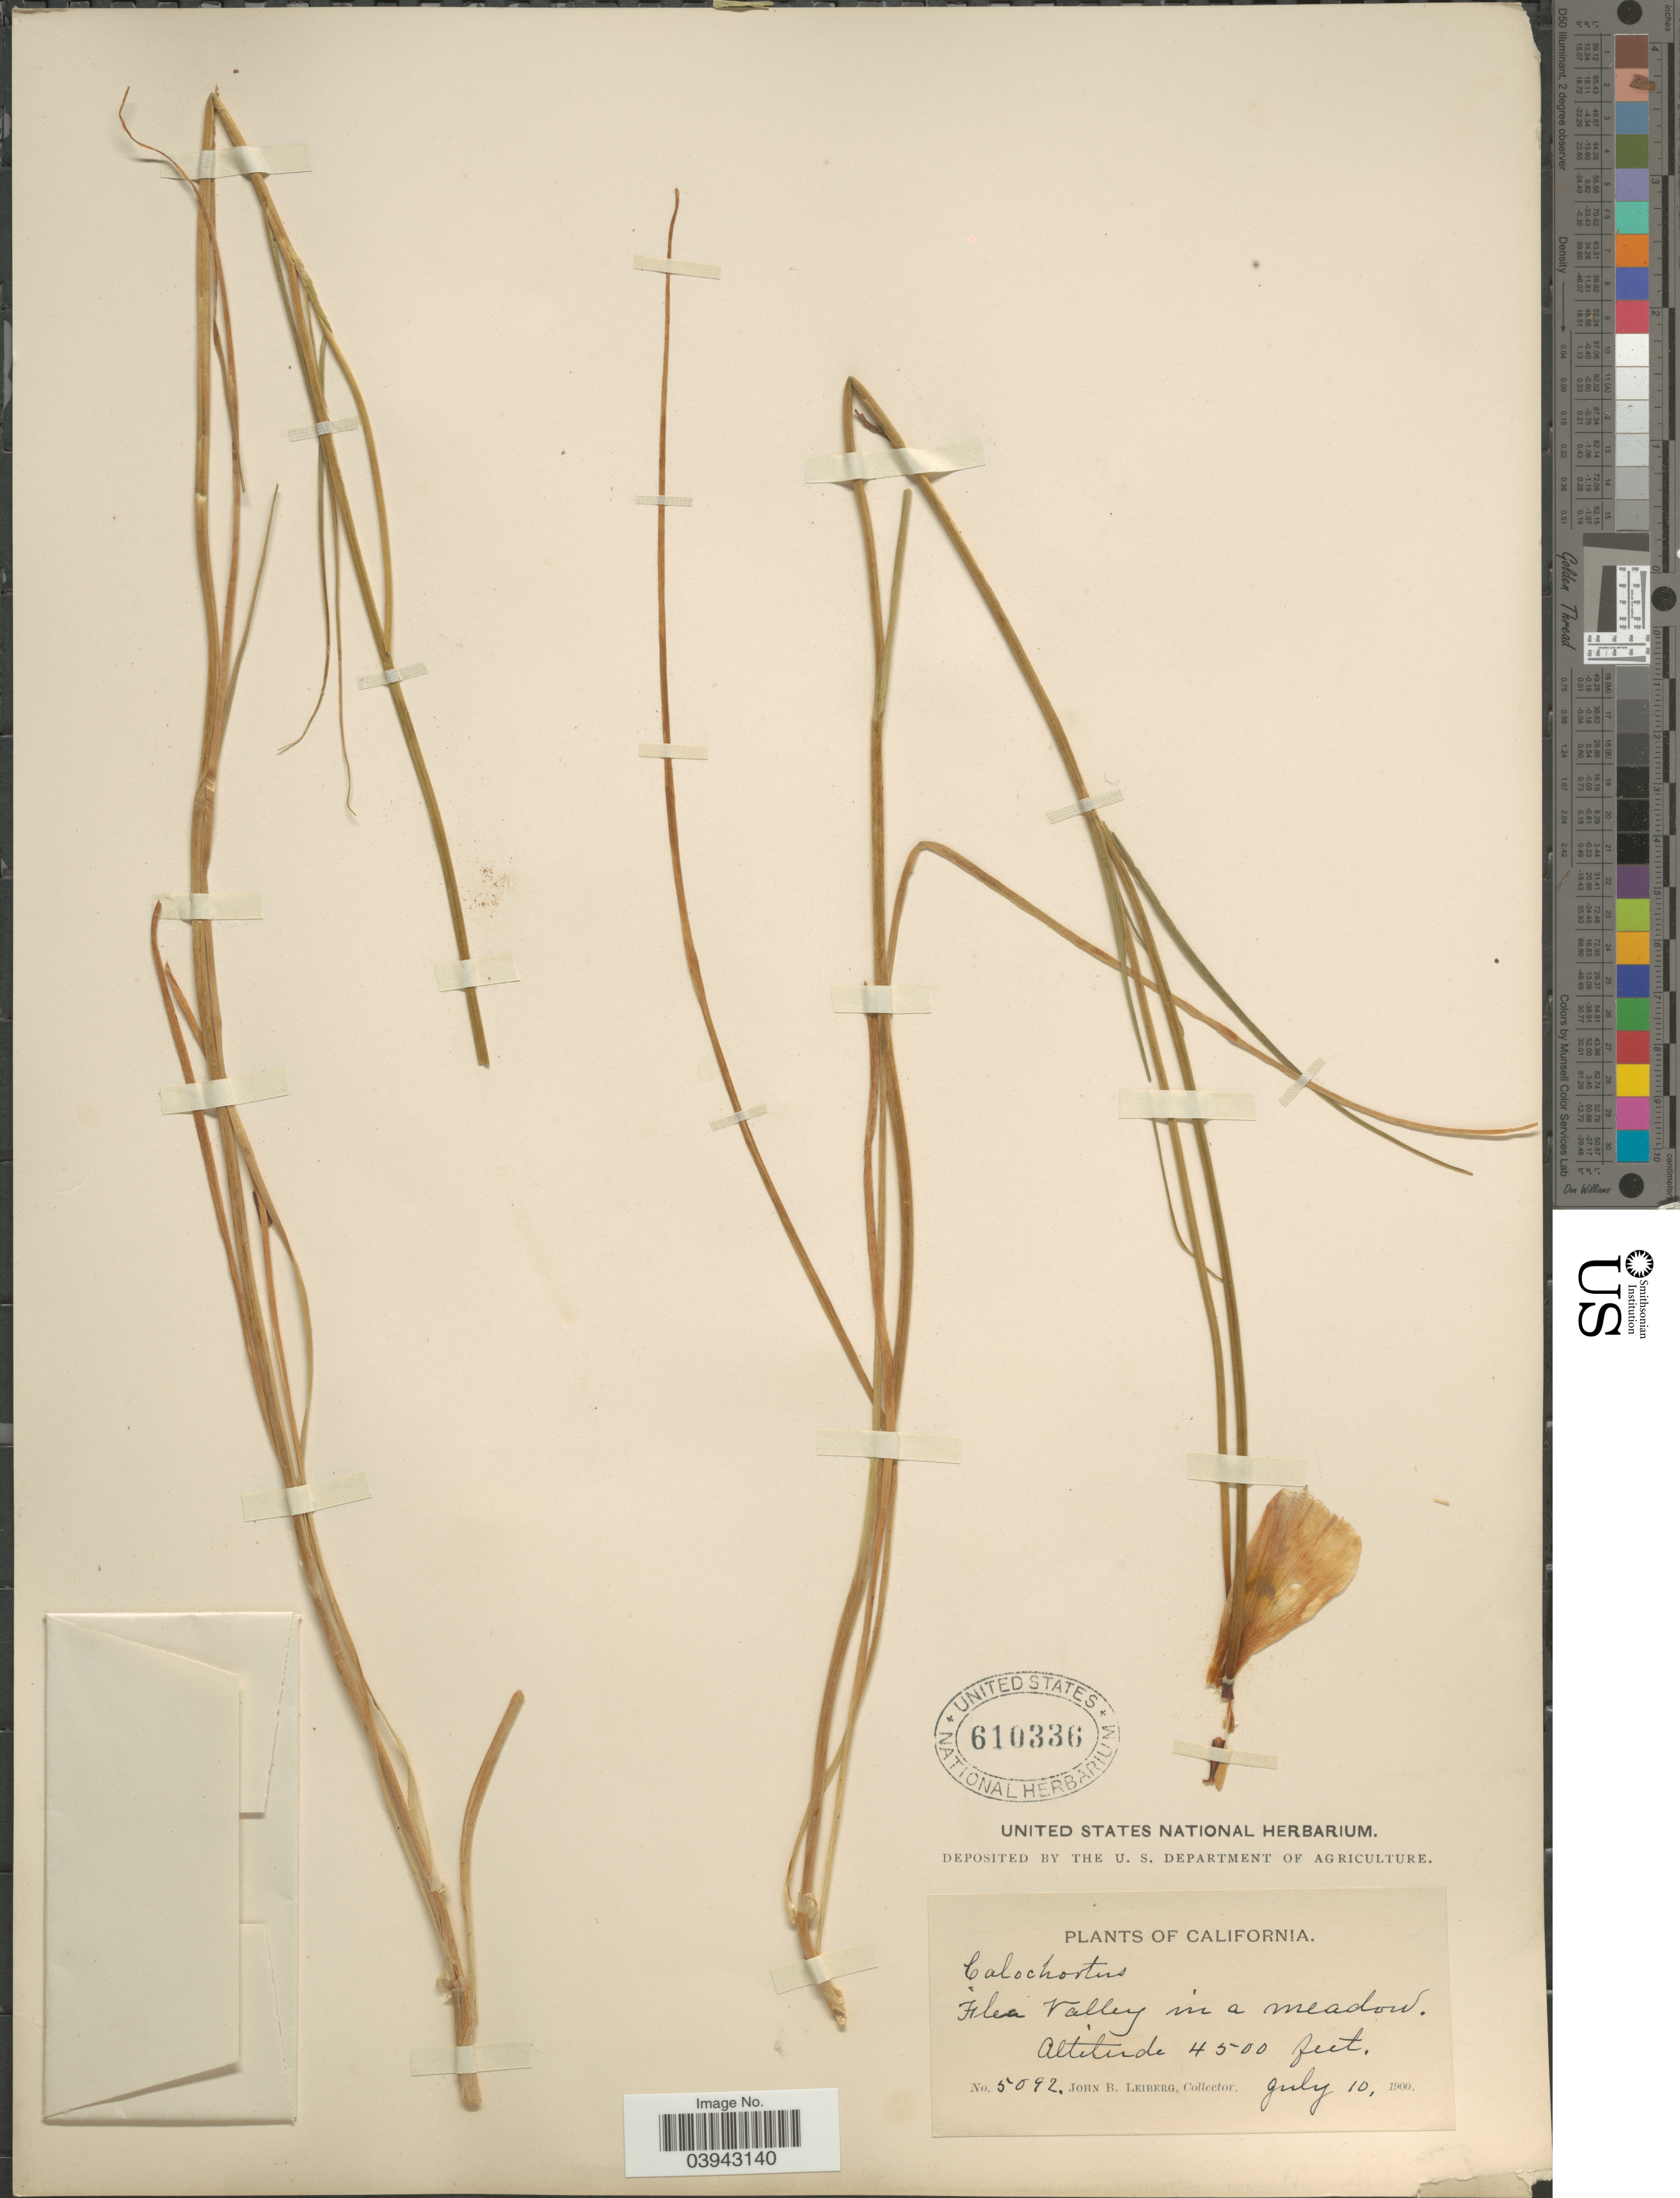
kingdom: Plantae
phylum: Tracheophyta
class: Liliopsida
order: Liliales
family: Liliaceae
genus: Calochortus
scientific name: Calochortus sp.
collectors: J. B. Leiberg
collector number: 5092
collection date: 1900-07-10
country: United States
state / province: California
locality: Flea Valley in a meadow.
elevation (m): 1372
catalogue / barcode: US 610336